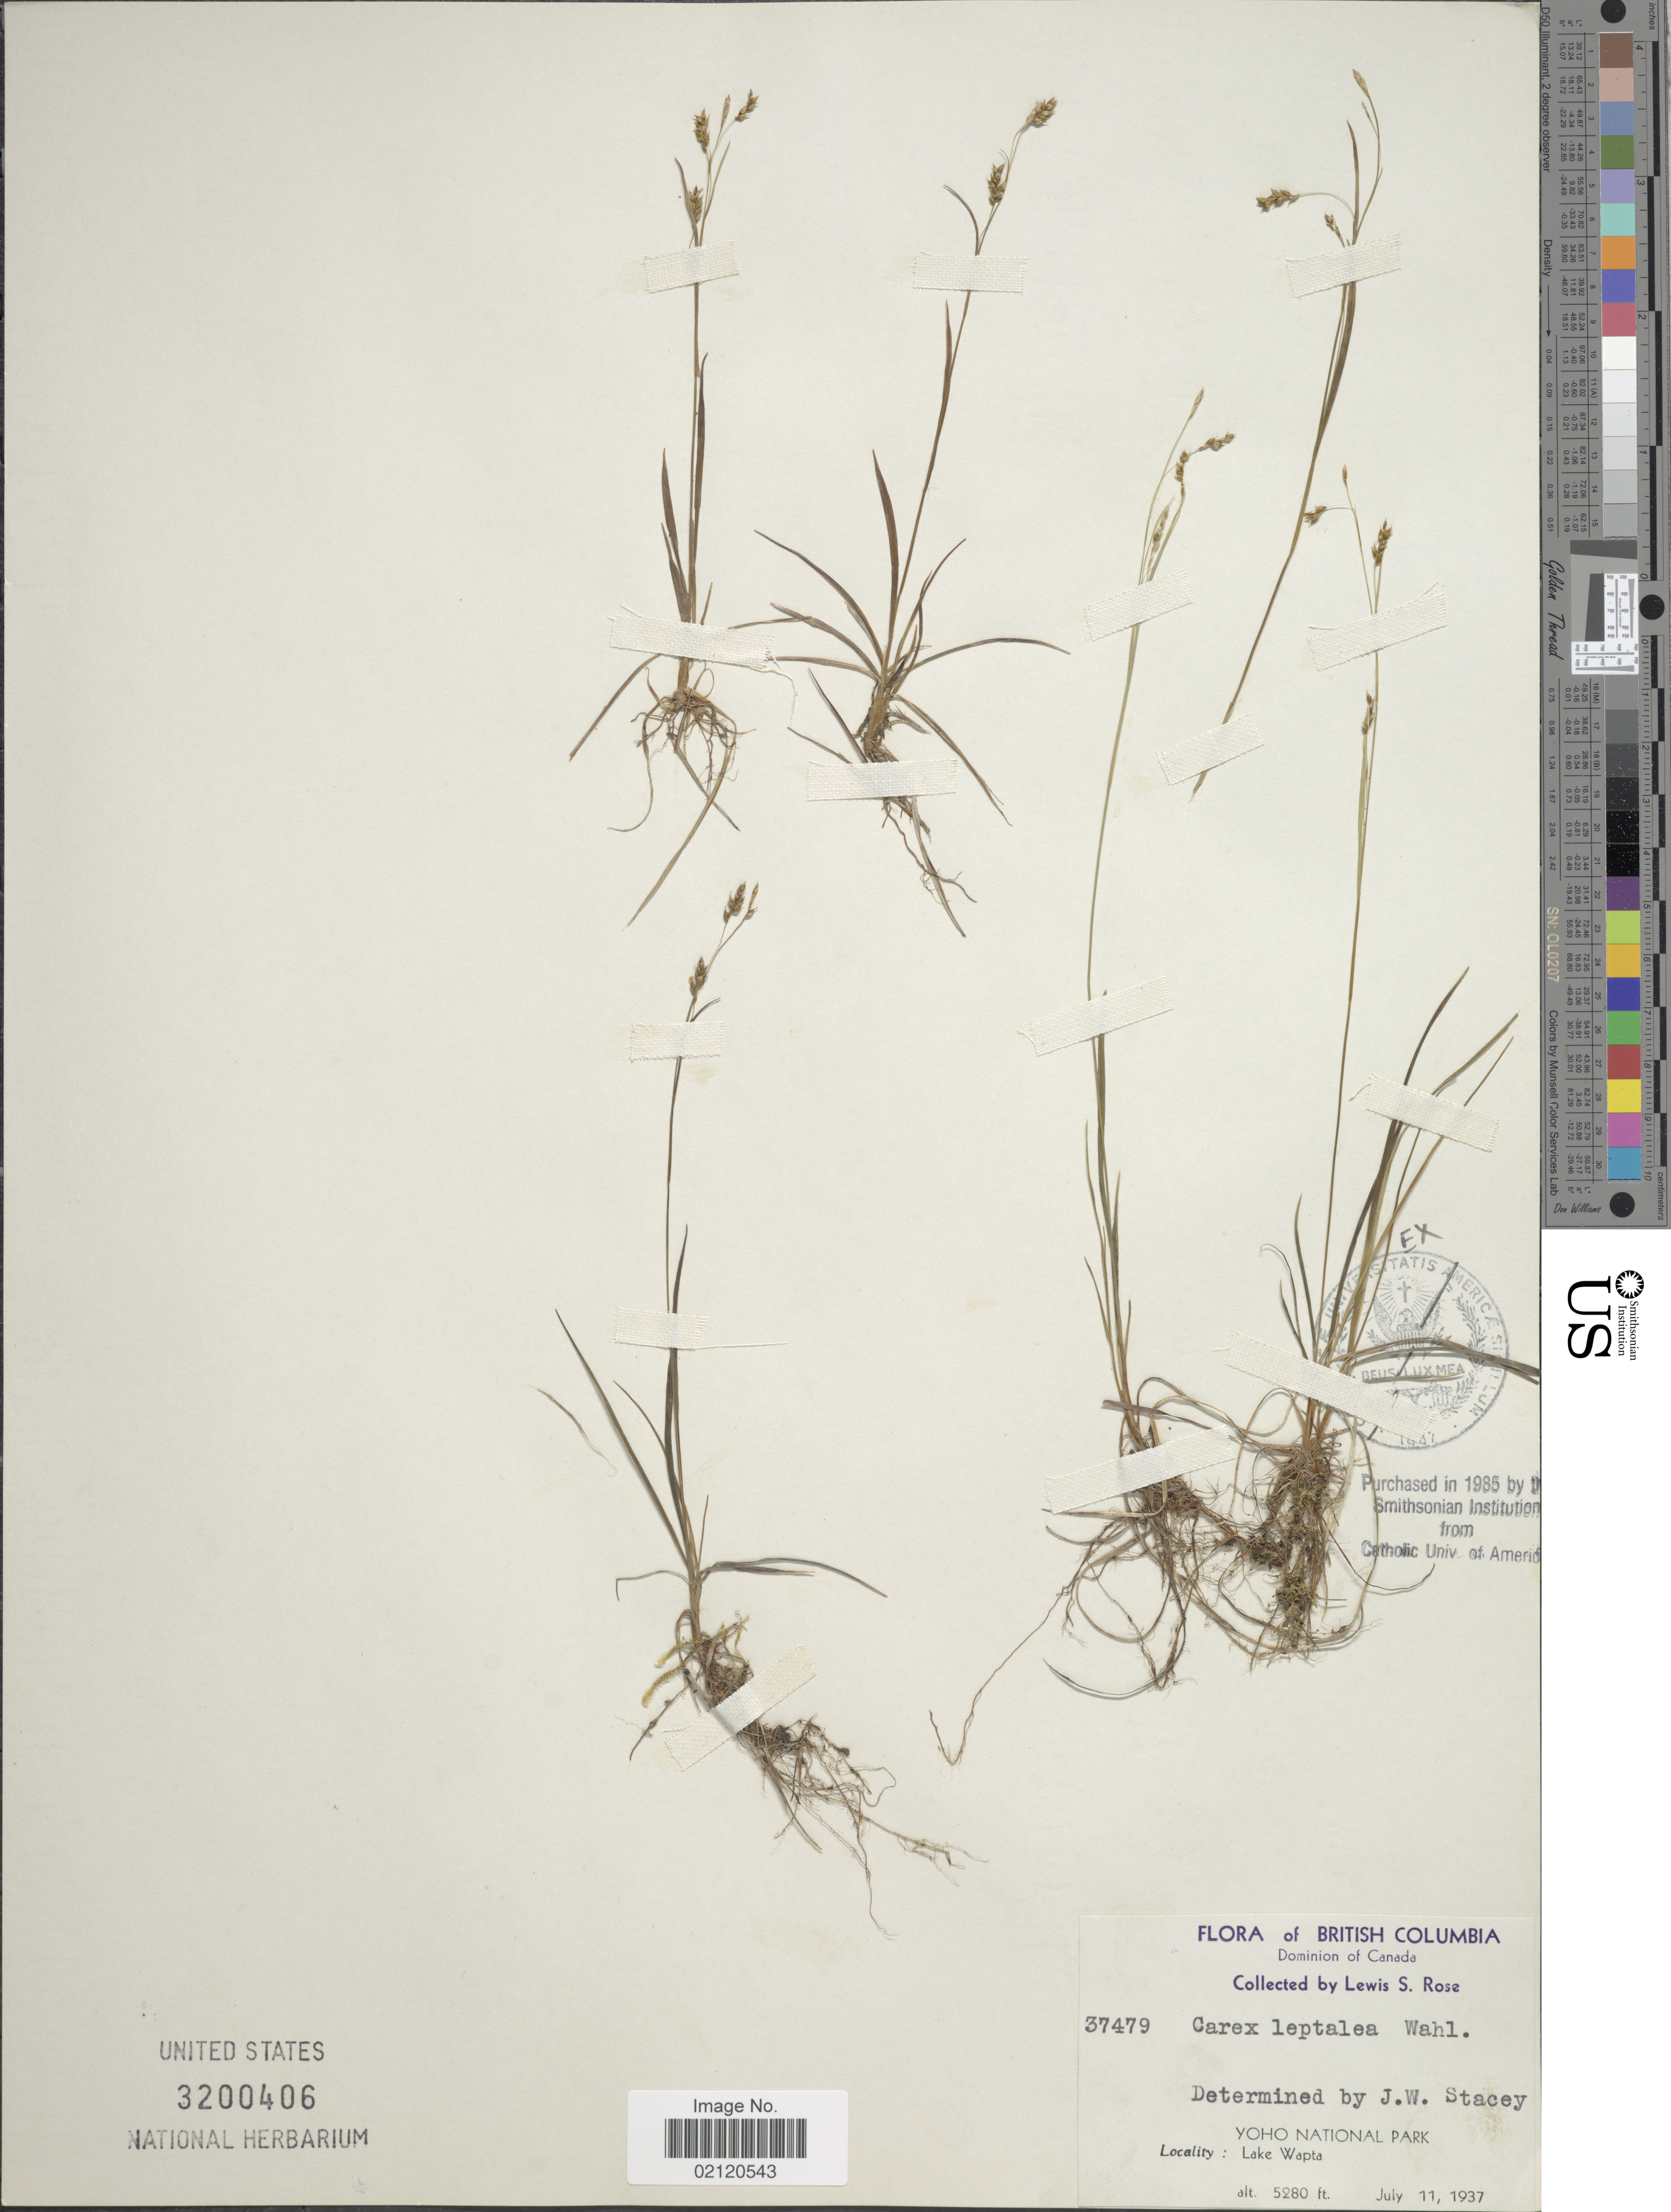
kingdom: Plantae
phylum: Tracheophyta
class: Liliopsida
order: Poales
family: Cyperaceae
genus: Carex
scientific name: Carex leptalea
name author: Wahlenb.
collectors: L. S. Rose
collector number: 37479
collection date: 1937-07-11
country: Canada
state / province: British Columbia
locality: Yoho National Park, Lake Wapta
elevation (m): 1609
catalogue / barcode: US 3200406